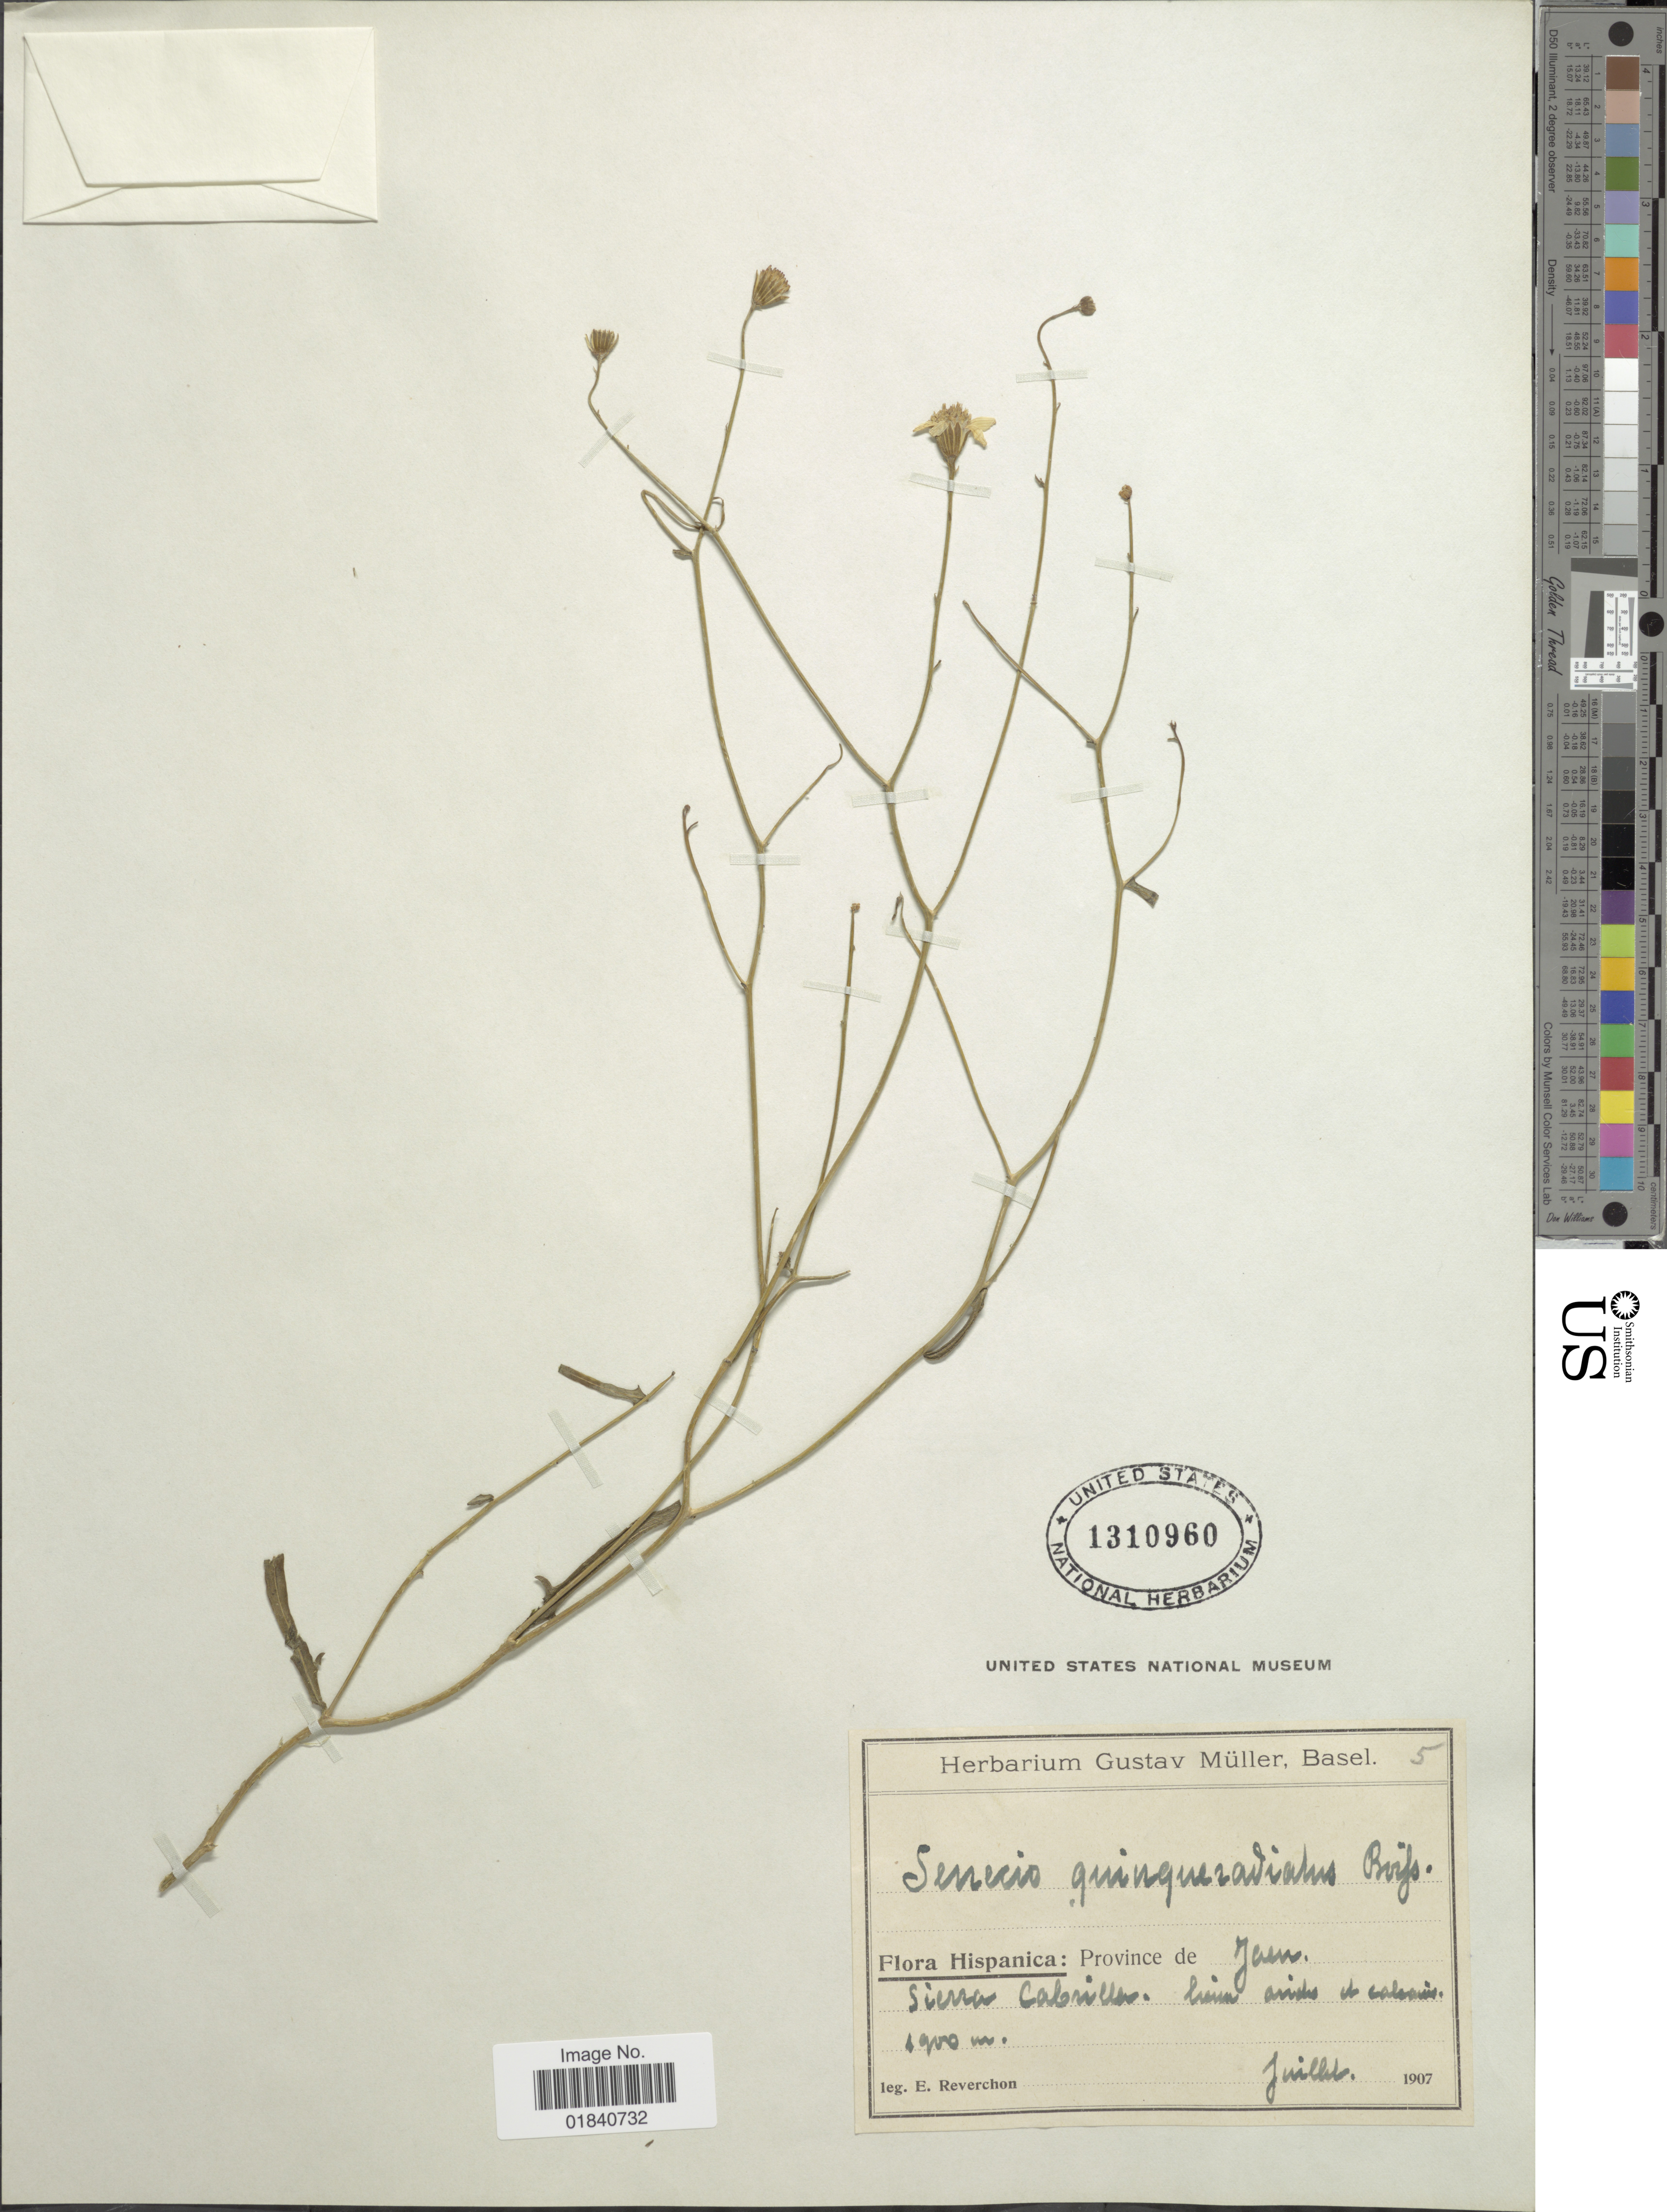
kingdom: Plantae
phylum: Tracheophyta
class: Magnoliopsida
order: Asterales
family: Asteraceae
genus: Senecio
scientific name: Senecio quinqueradiatus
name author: Boiss.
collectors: E. Reverchon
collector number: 5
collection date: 1907-07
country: Spain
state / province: Andalucia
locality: Province de Jaen, Sierra Cabrilla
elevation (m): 4900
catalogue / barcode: US 1310960